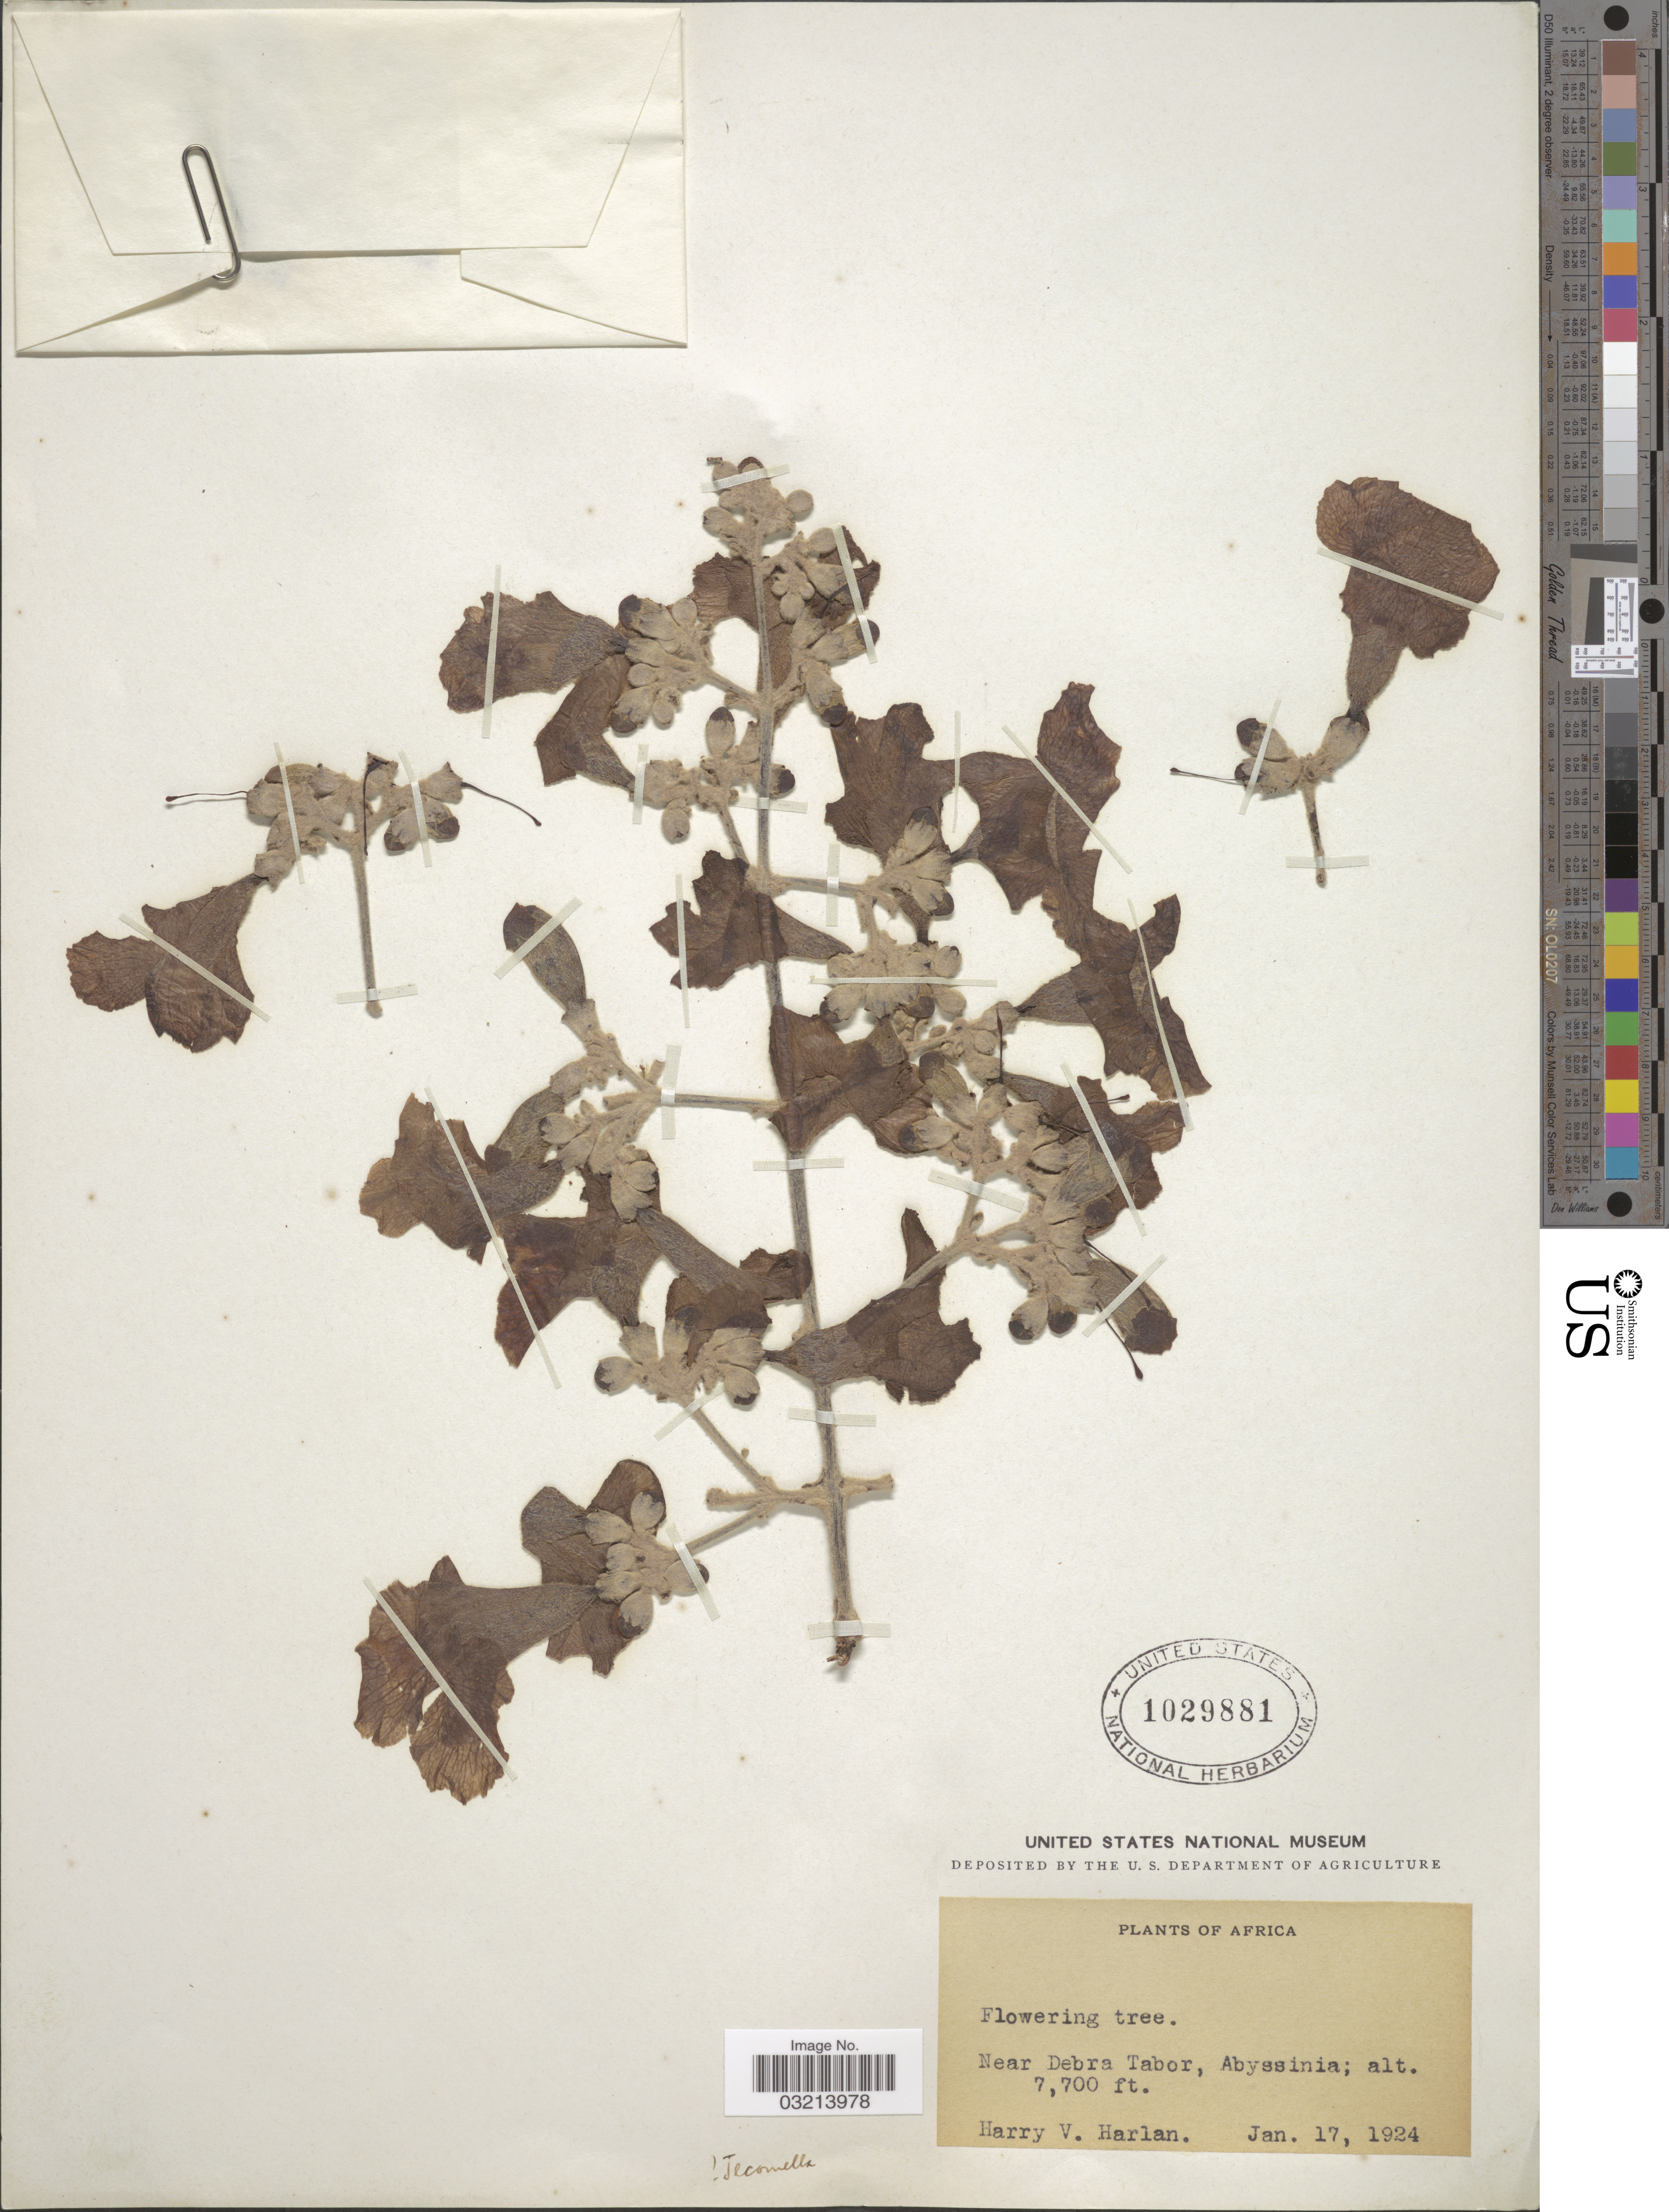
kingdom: Plantae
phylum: Tracheophyta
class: Magnoliopsida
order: Lamiales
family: Bignoniaceae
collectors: H. Harlan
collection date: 1924-01-17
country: Ethiopia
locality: Near Debra Tabor, Abyssinia.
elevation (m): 2347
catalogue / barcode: US 1029881